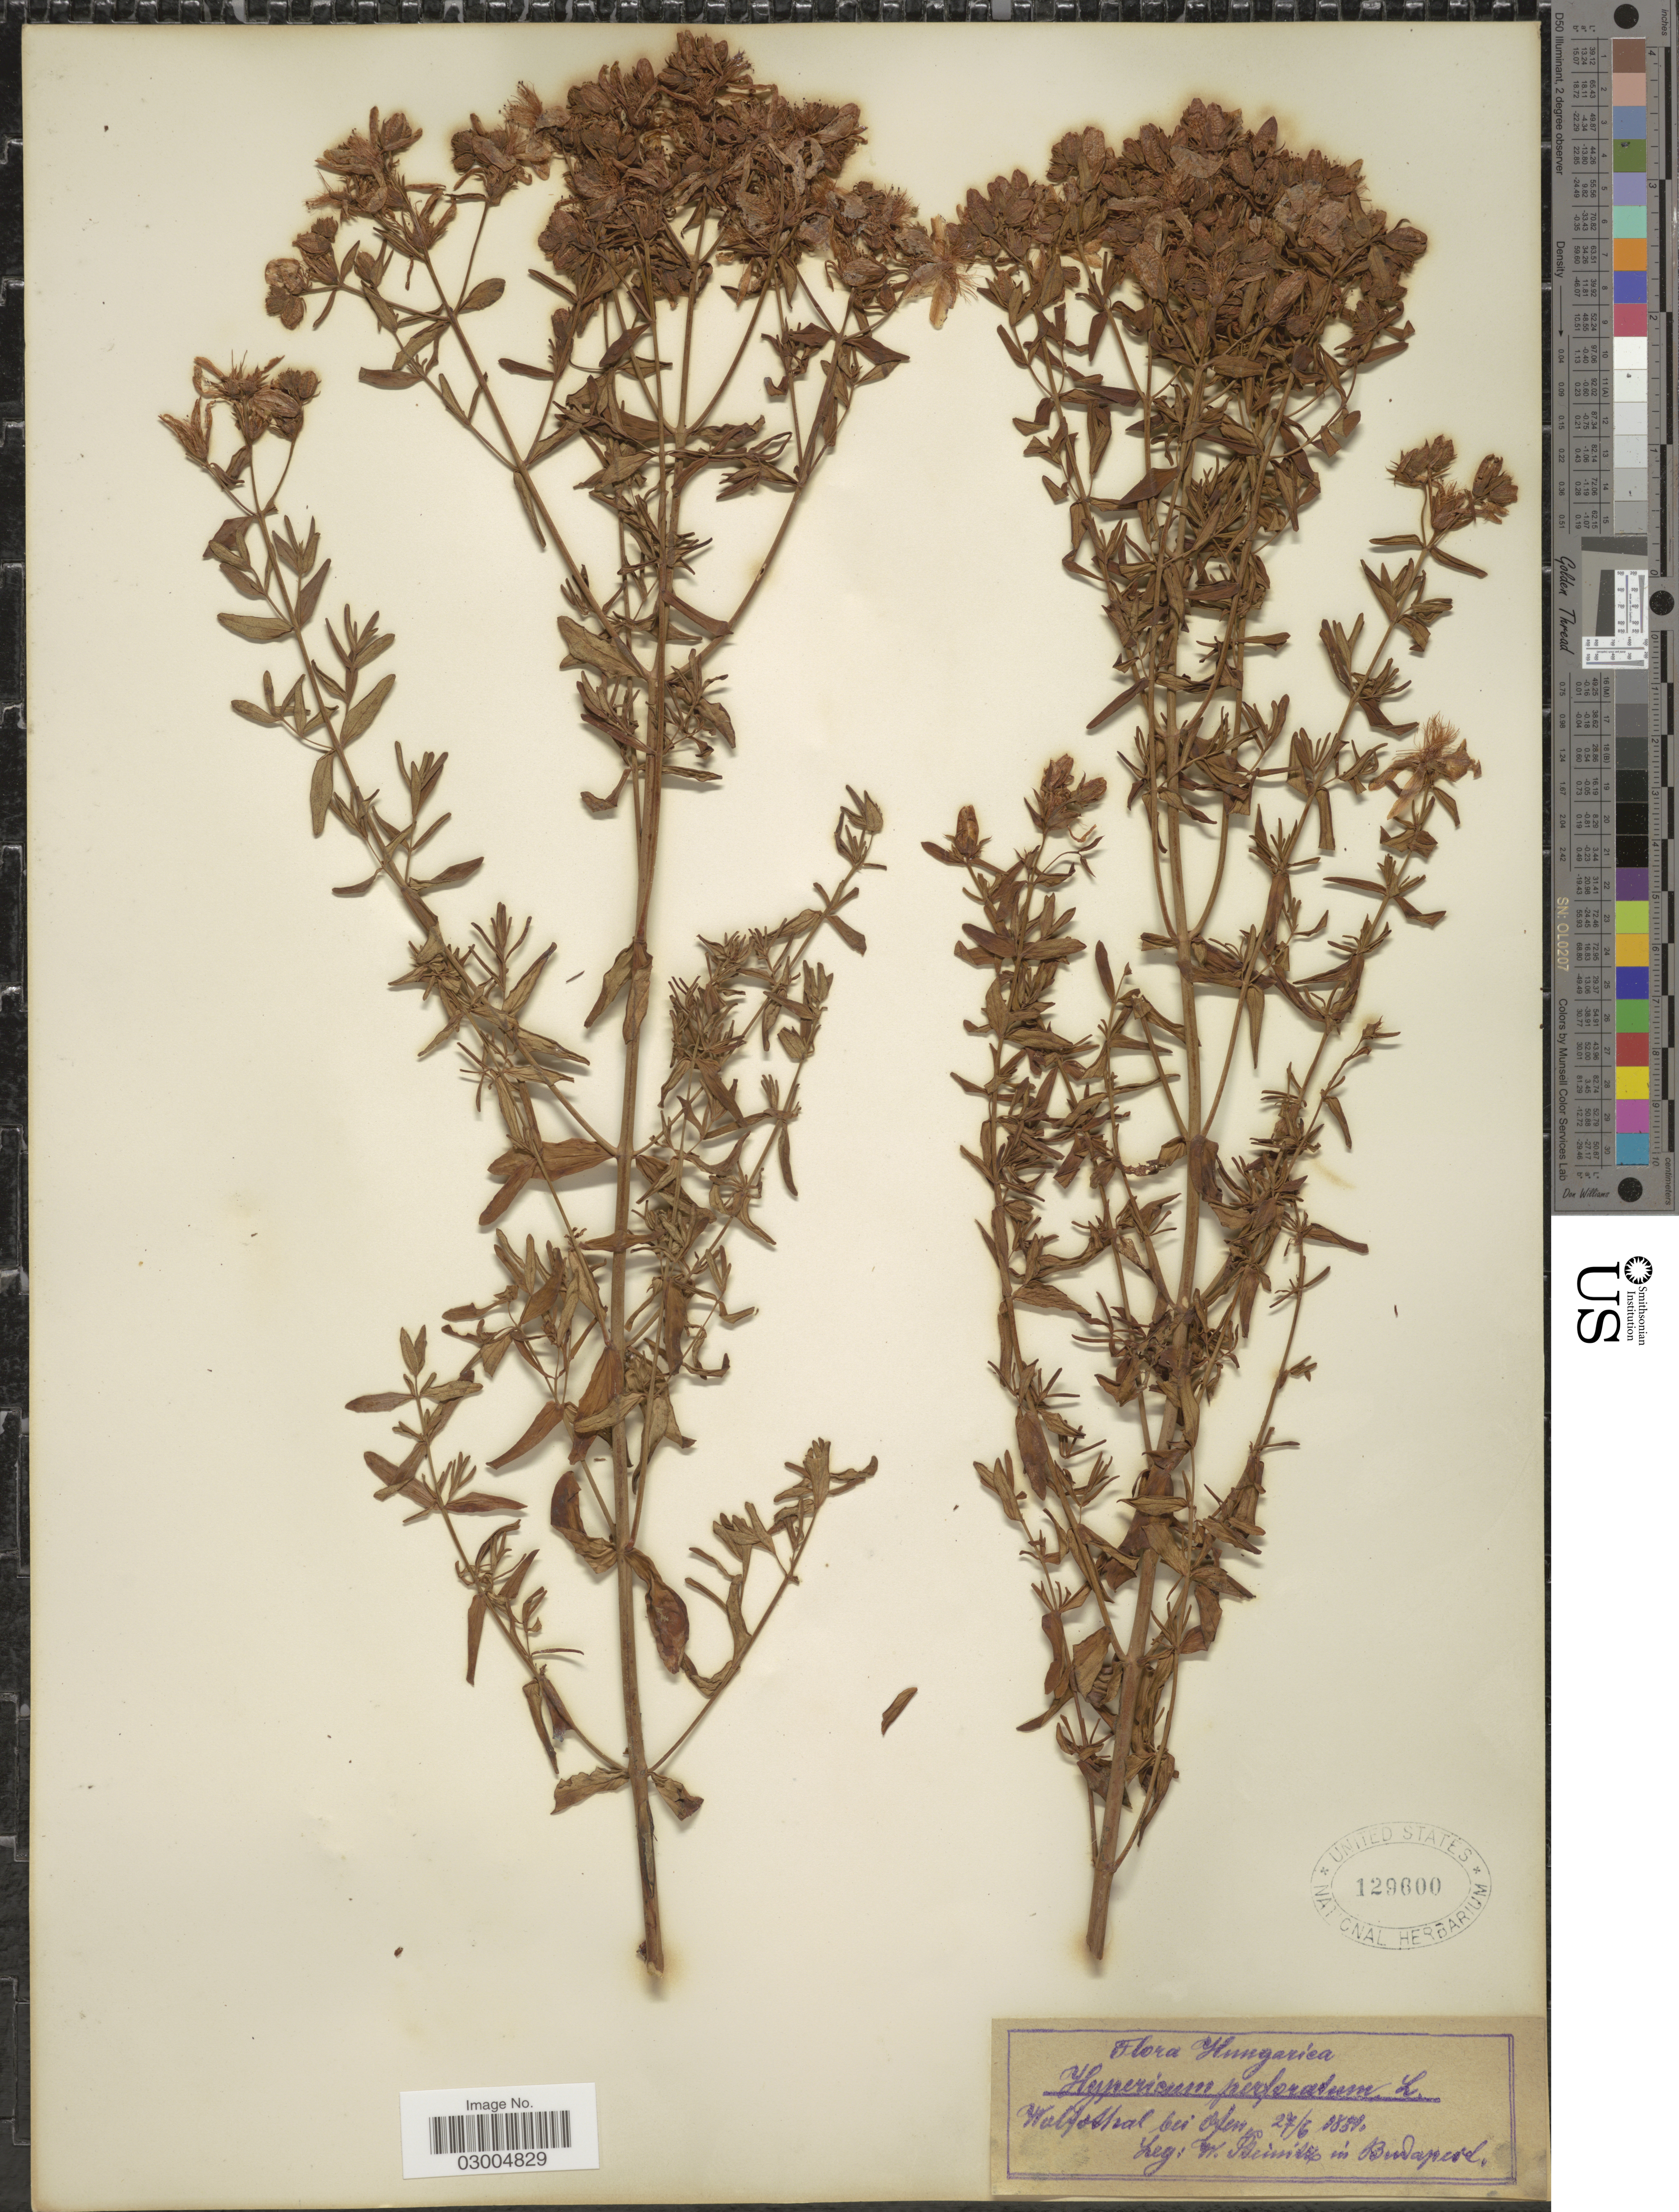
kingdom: Plantae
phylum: Tracheophyta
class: Magnoliopsida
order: Malpighiales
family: Hypericaceae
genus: Hypericum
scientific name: Hypericum perforatum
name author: L.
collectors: W. Steinitz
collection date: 1838-06-27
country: Hungary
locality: Wolfstal bei Ofen.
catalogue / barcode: US 129600